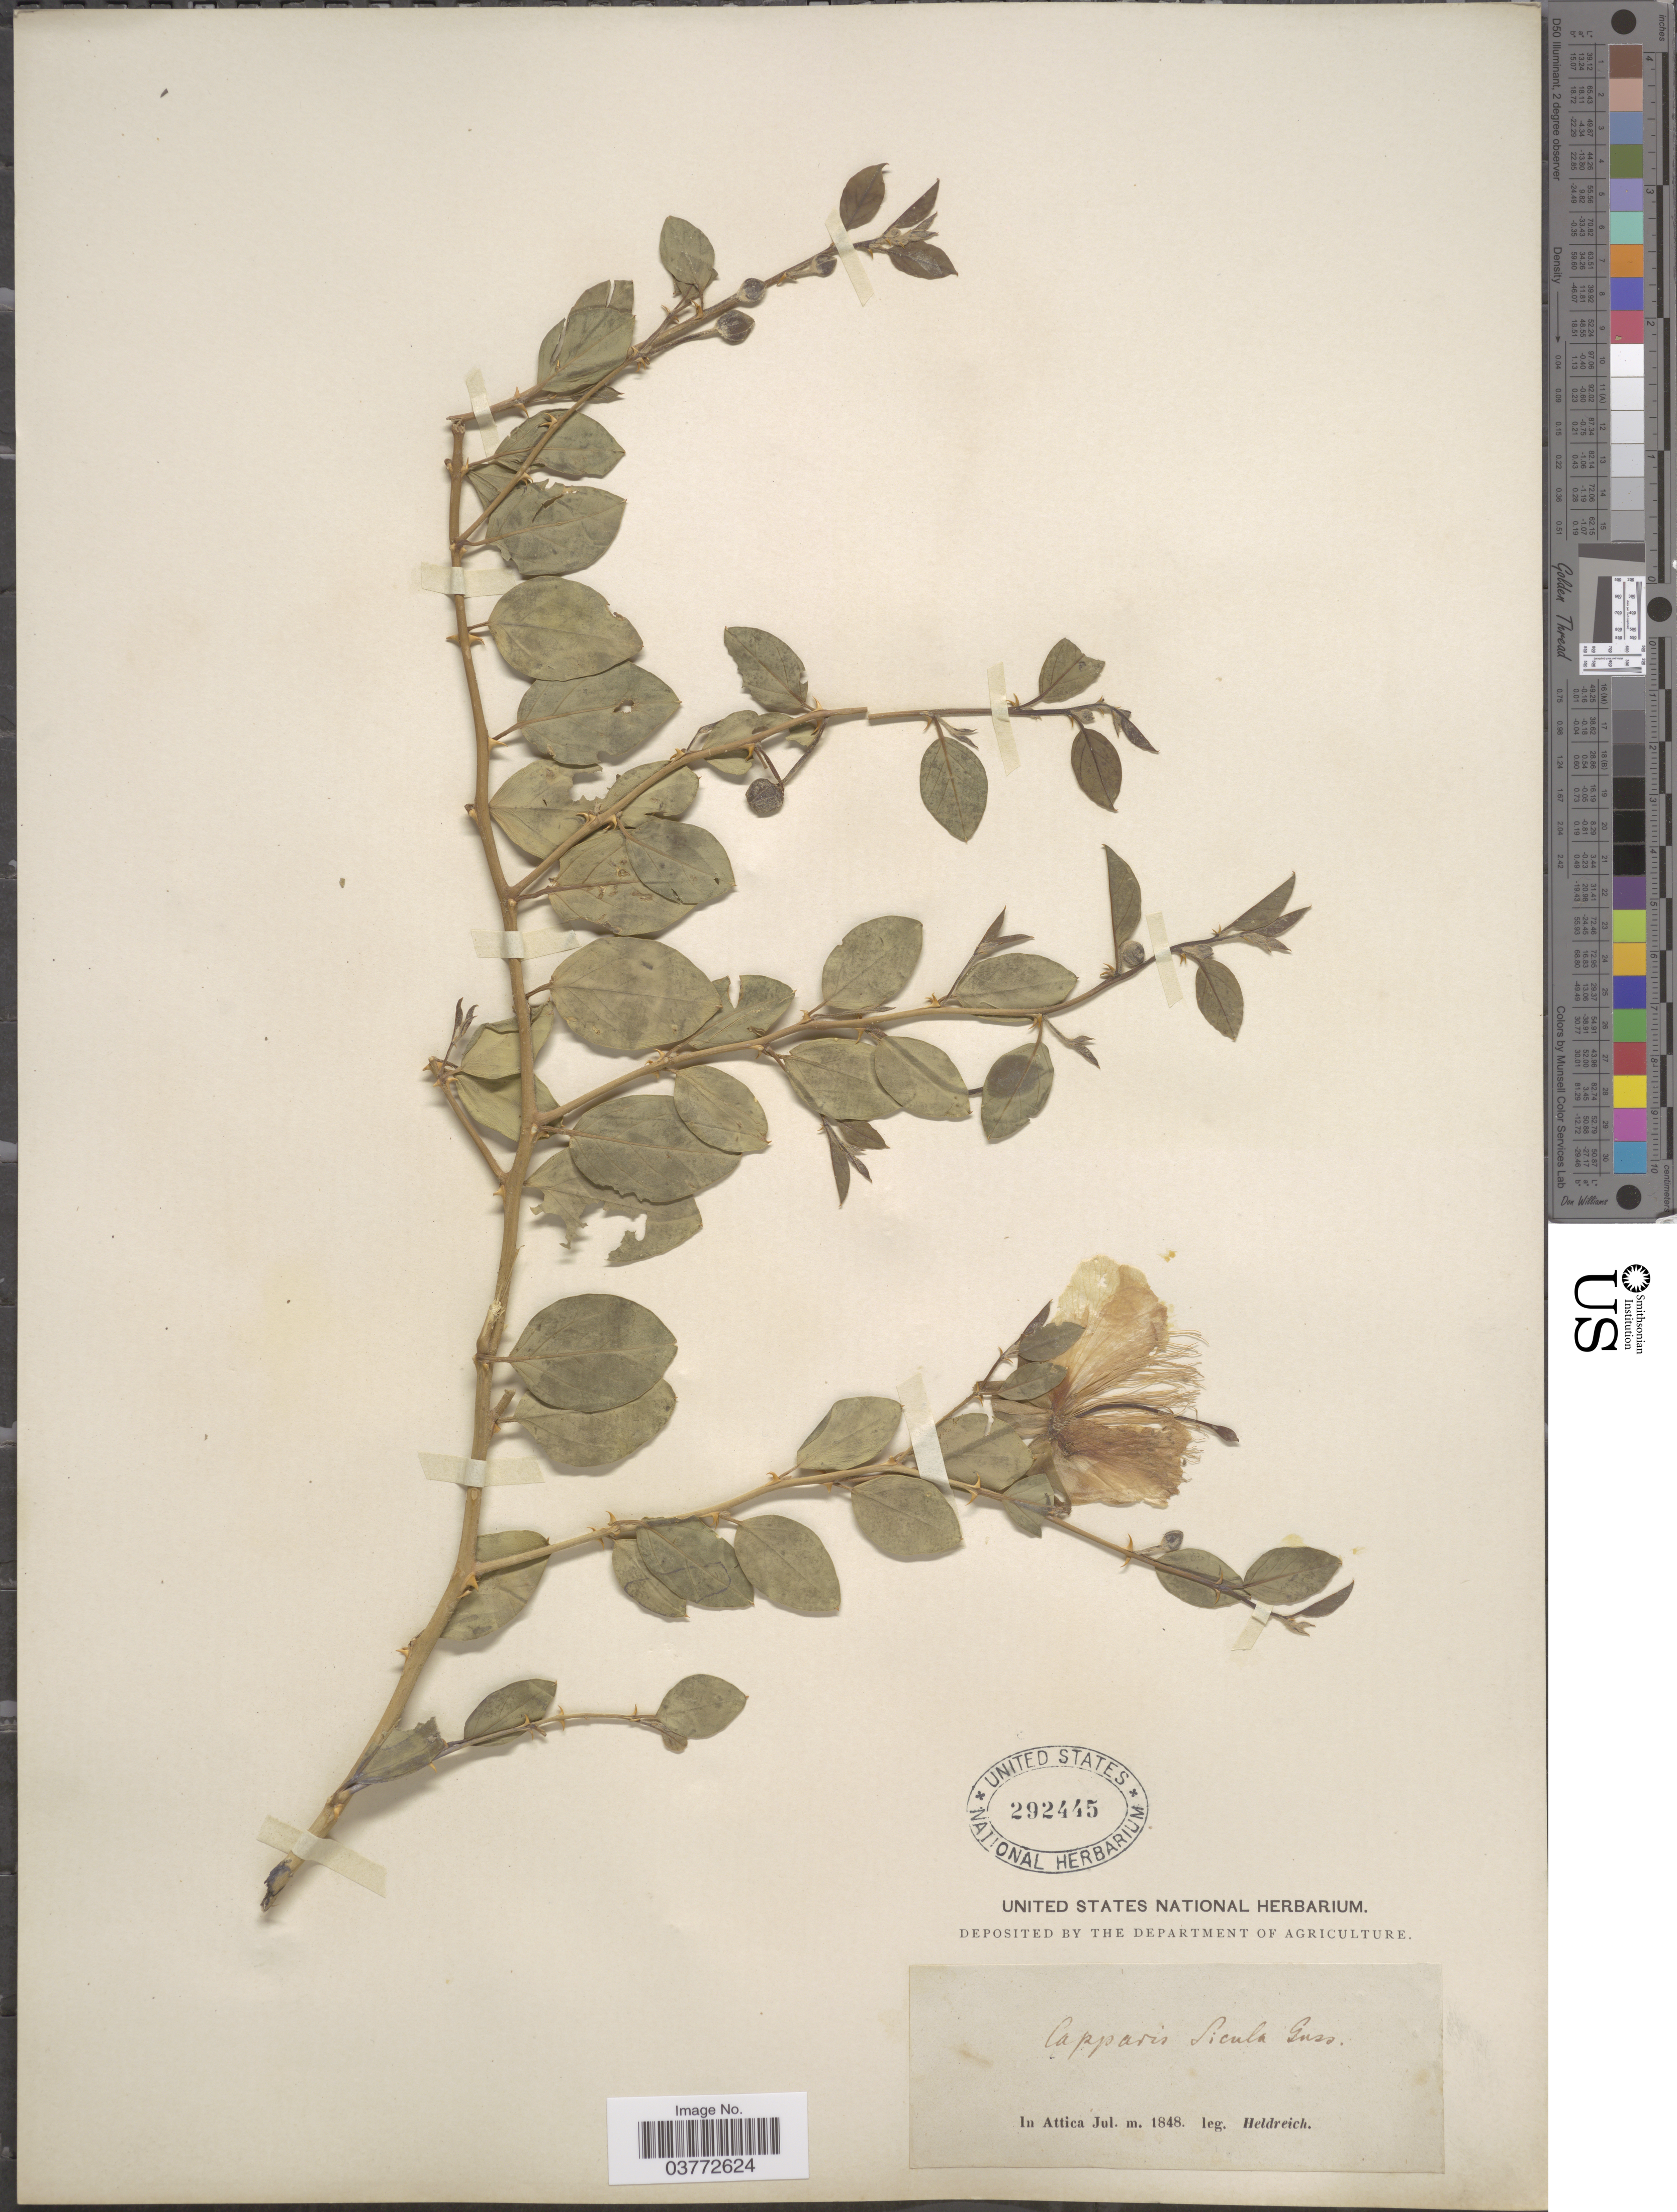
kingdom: Plantae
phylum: Tracheophyta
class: Magnoliopsida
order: Brassicales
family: Capparaceae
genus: Capparis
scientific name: Capparis sicula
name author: Veill. ex Duhamel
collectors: Heldreich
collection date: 1848-07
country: Greece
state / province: Attica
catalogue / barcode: US 292445